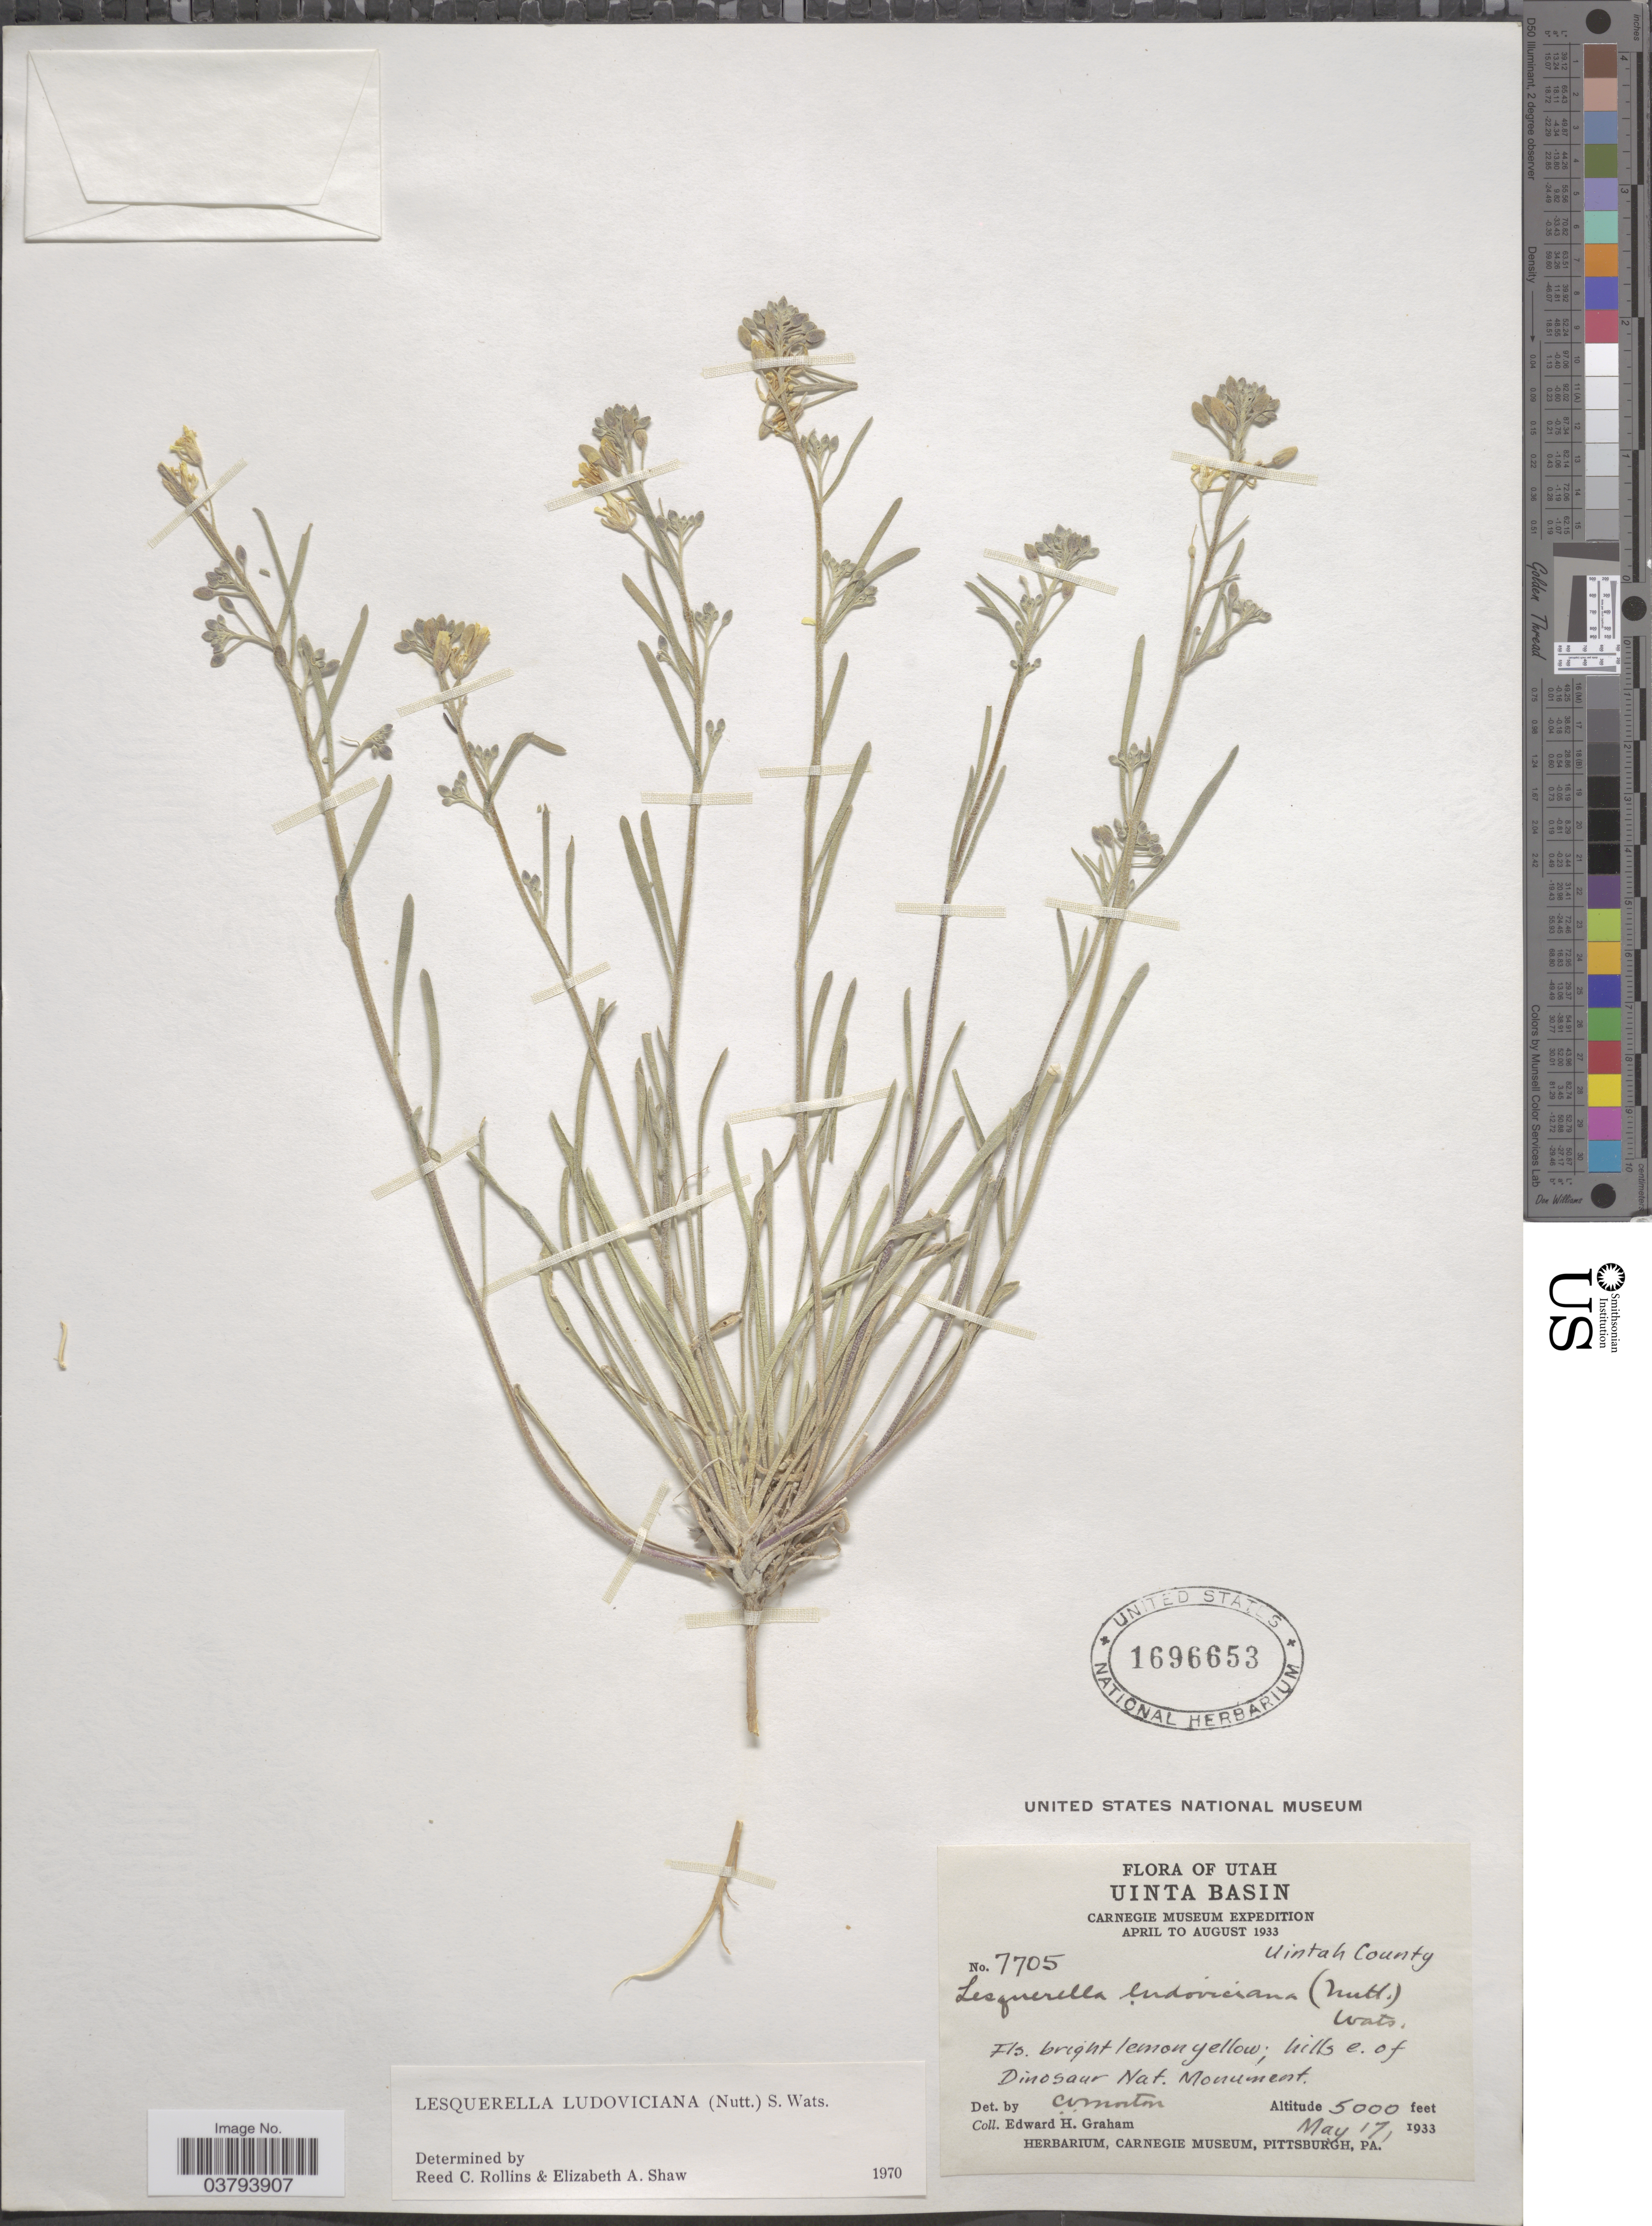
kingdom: Plantae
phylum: Tracheophyta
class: Magnoliopsida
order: Brassicales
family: Brassicaceae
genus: Lesquerella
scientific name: Lesquerella ludoviciana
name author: (Nutt.) S. Watson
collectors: E. H. Graham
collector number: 7705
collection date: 1933-05-17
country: United States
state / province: Utah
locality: Uinta Basin. Uintah County; hills e. of Dinosaur Nat. Monument.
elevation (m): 1524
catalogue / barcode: US 1696653